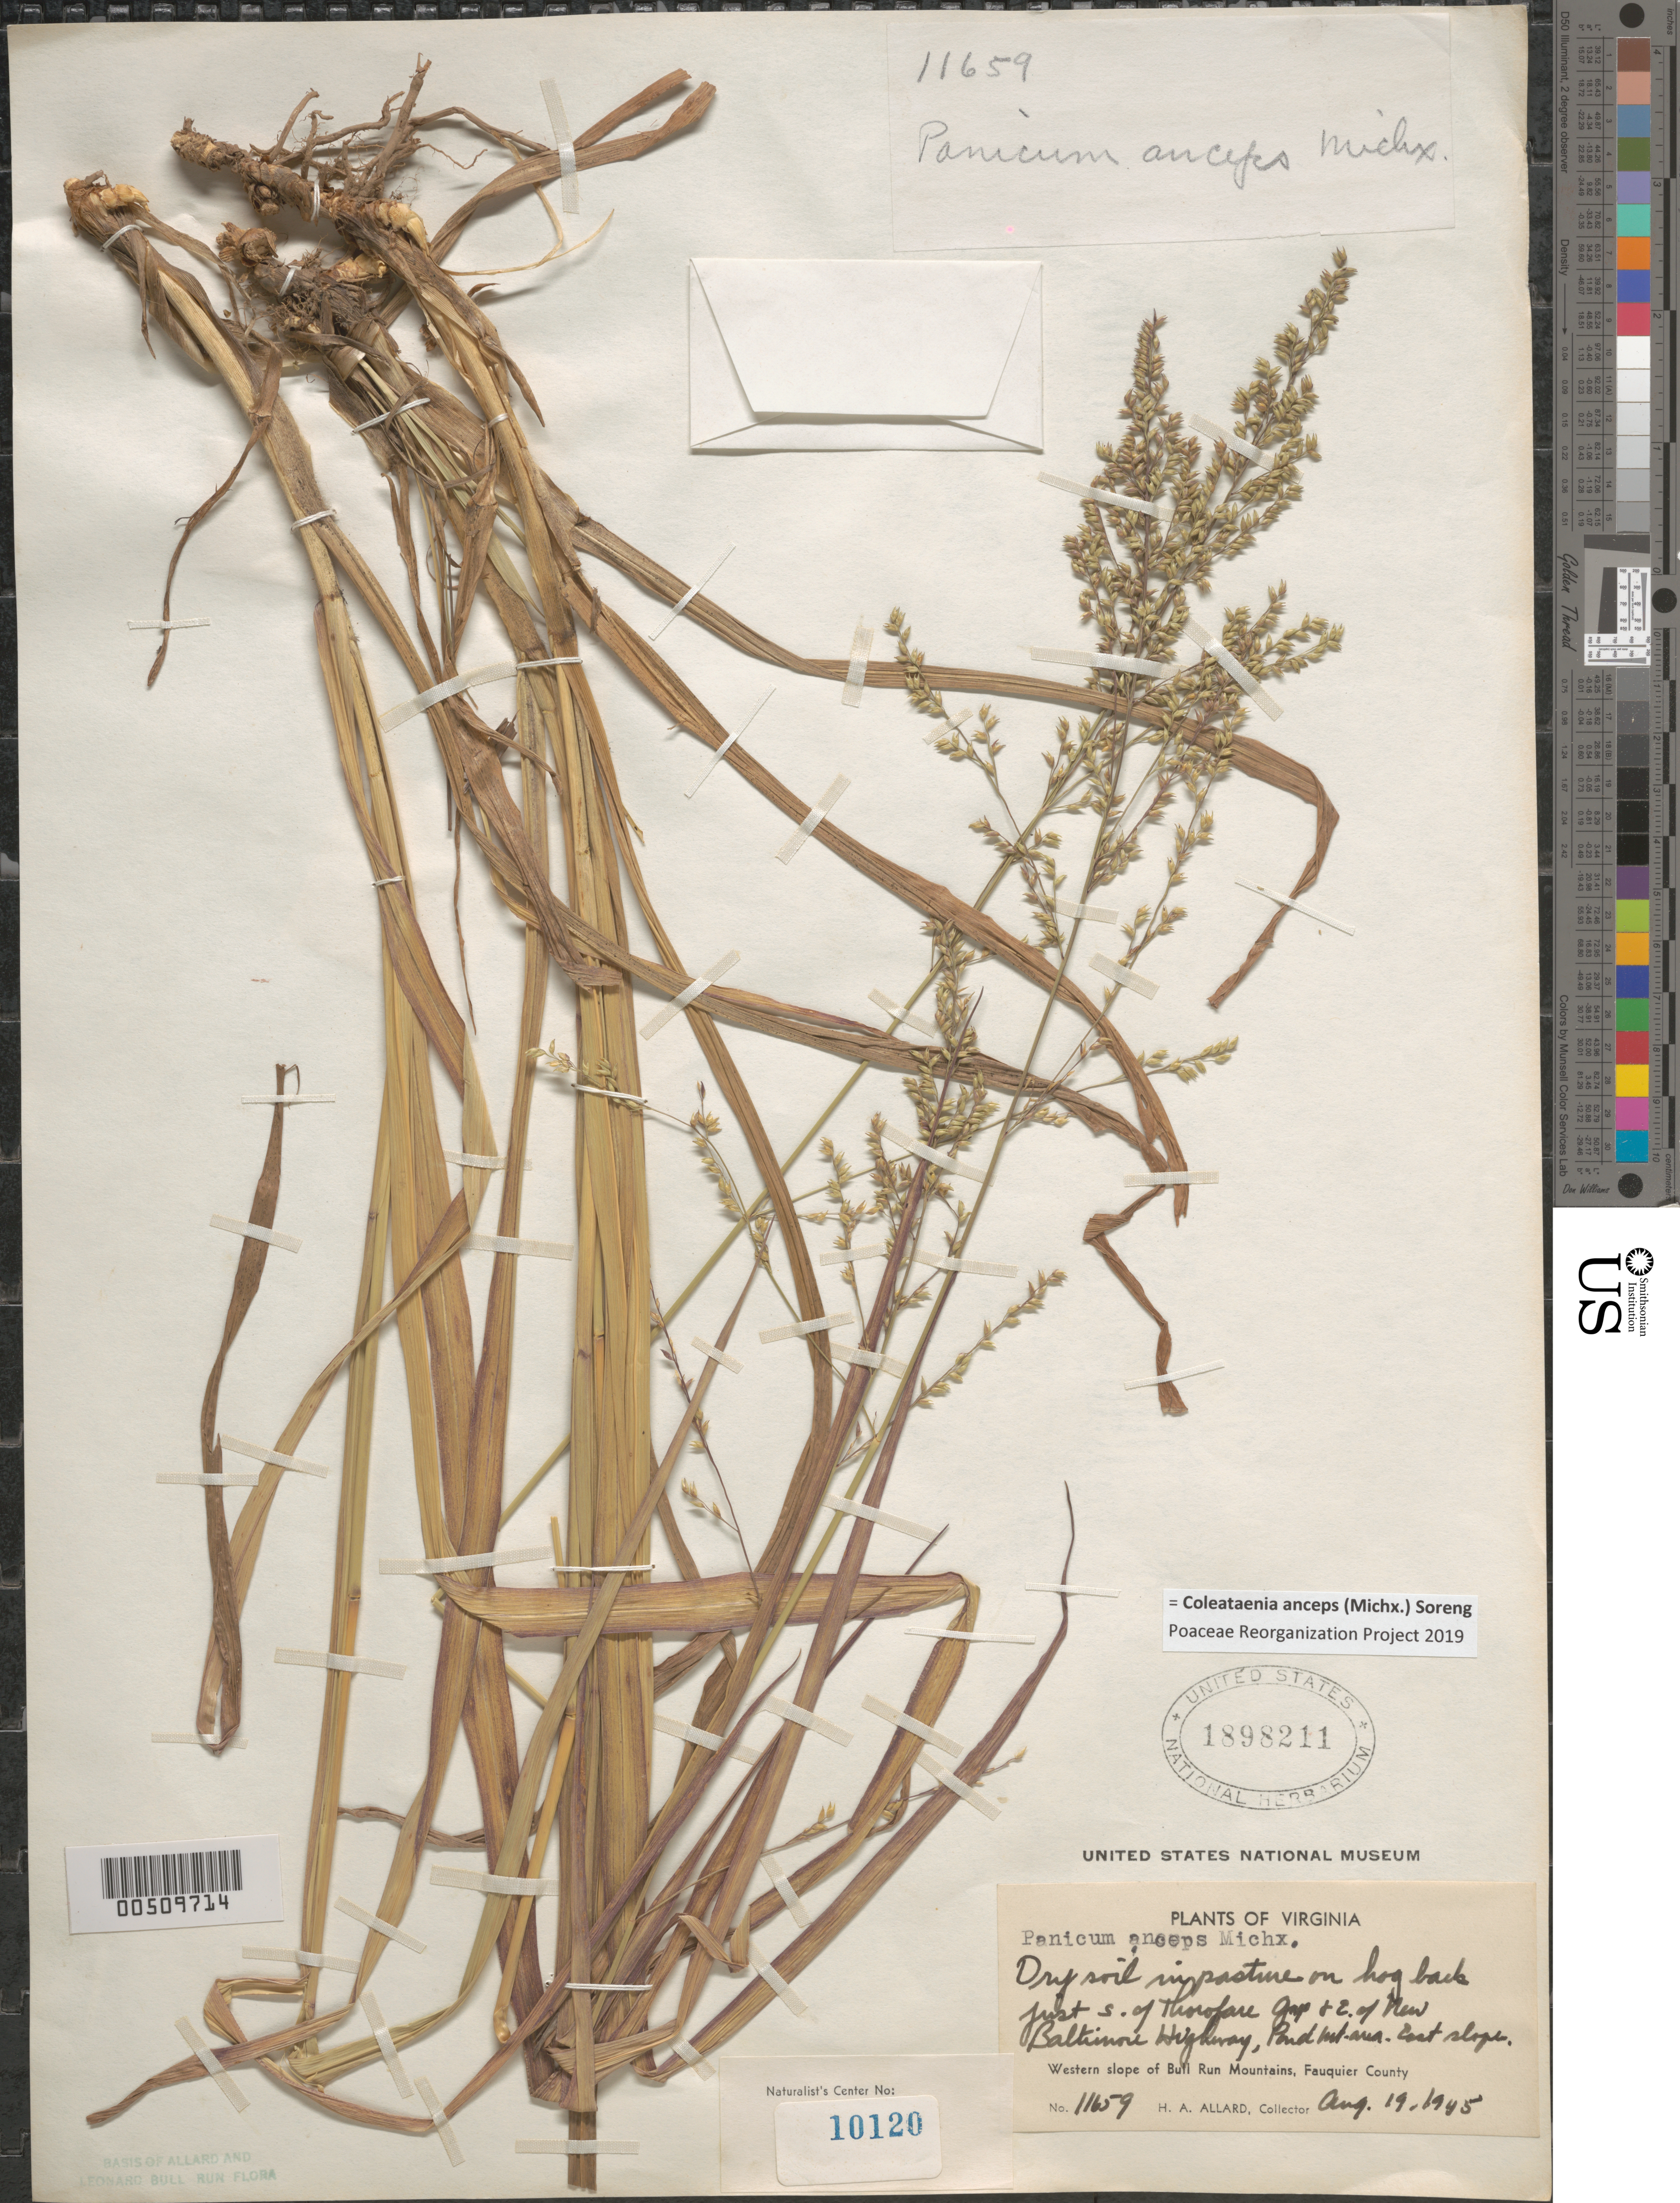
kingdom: Plantae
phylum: Tracheophyta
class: Liliopsida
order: Poales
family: Poaceae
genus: Coleataenia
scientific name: Coleataenia anceps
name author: (Michx.) Soreng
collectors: H. A. Allard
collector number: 11659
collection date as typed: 19 Aug 1945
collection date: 1945-08-19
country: United States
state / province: Virginia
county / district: Fauquier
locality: Bull Run Mts., S of Thoroughfare Gap and E of New Baltimore Highway Bull Run Mts.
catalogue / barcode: US 1898211